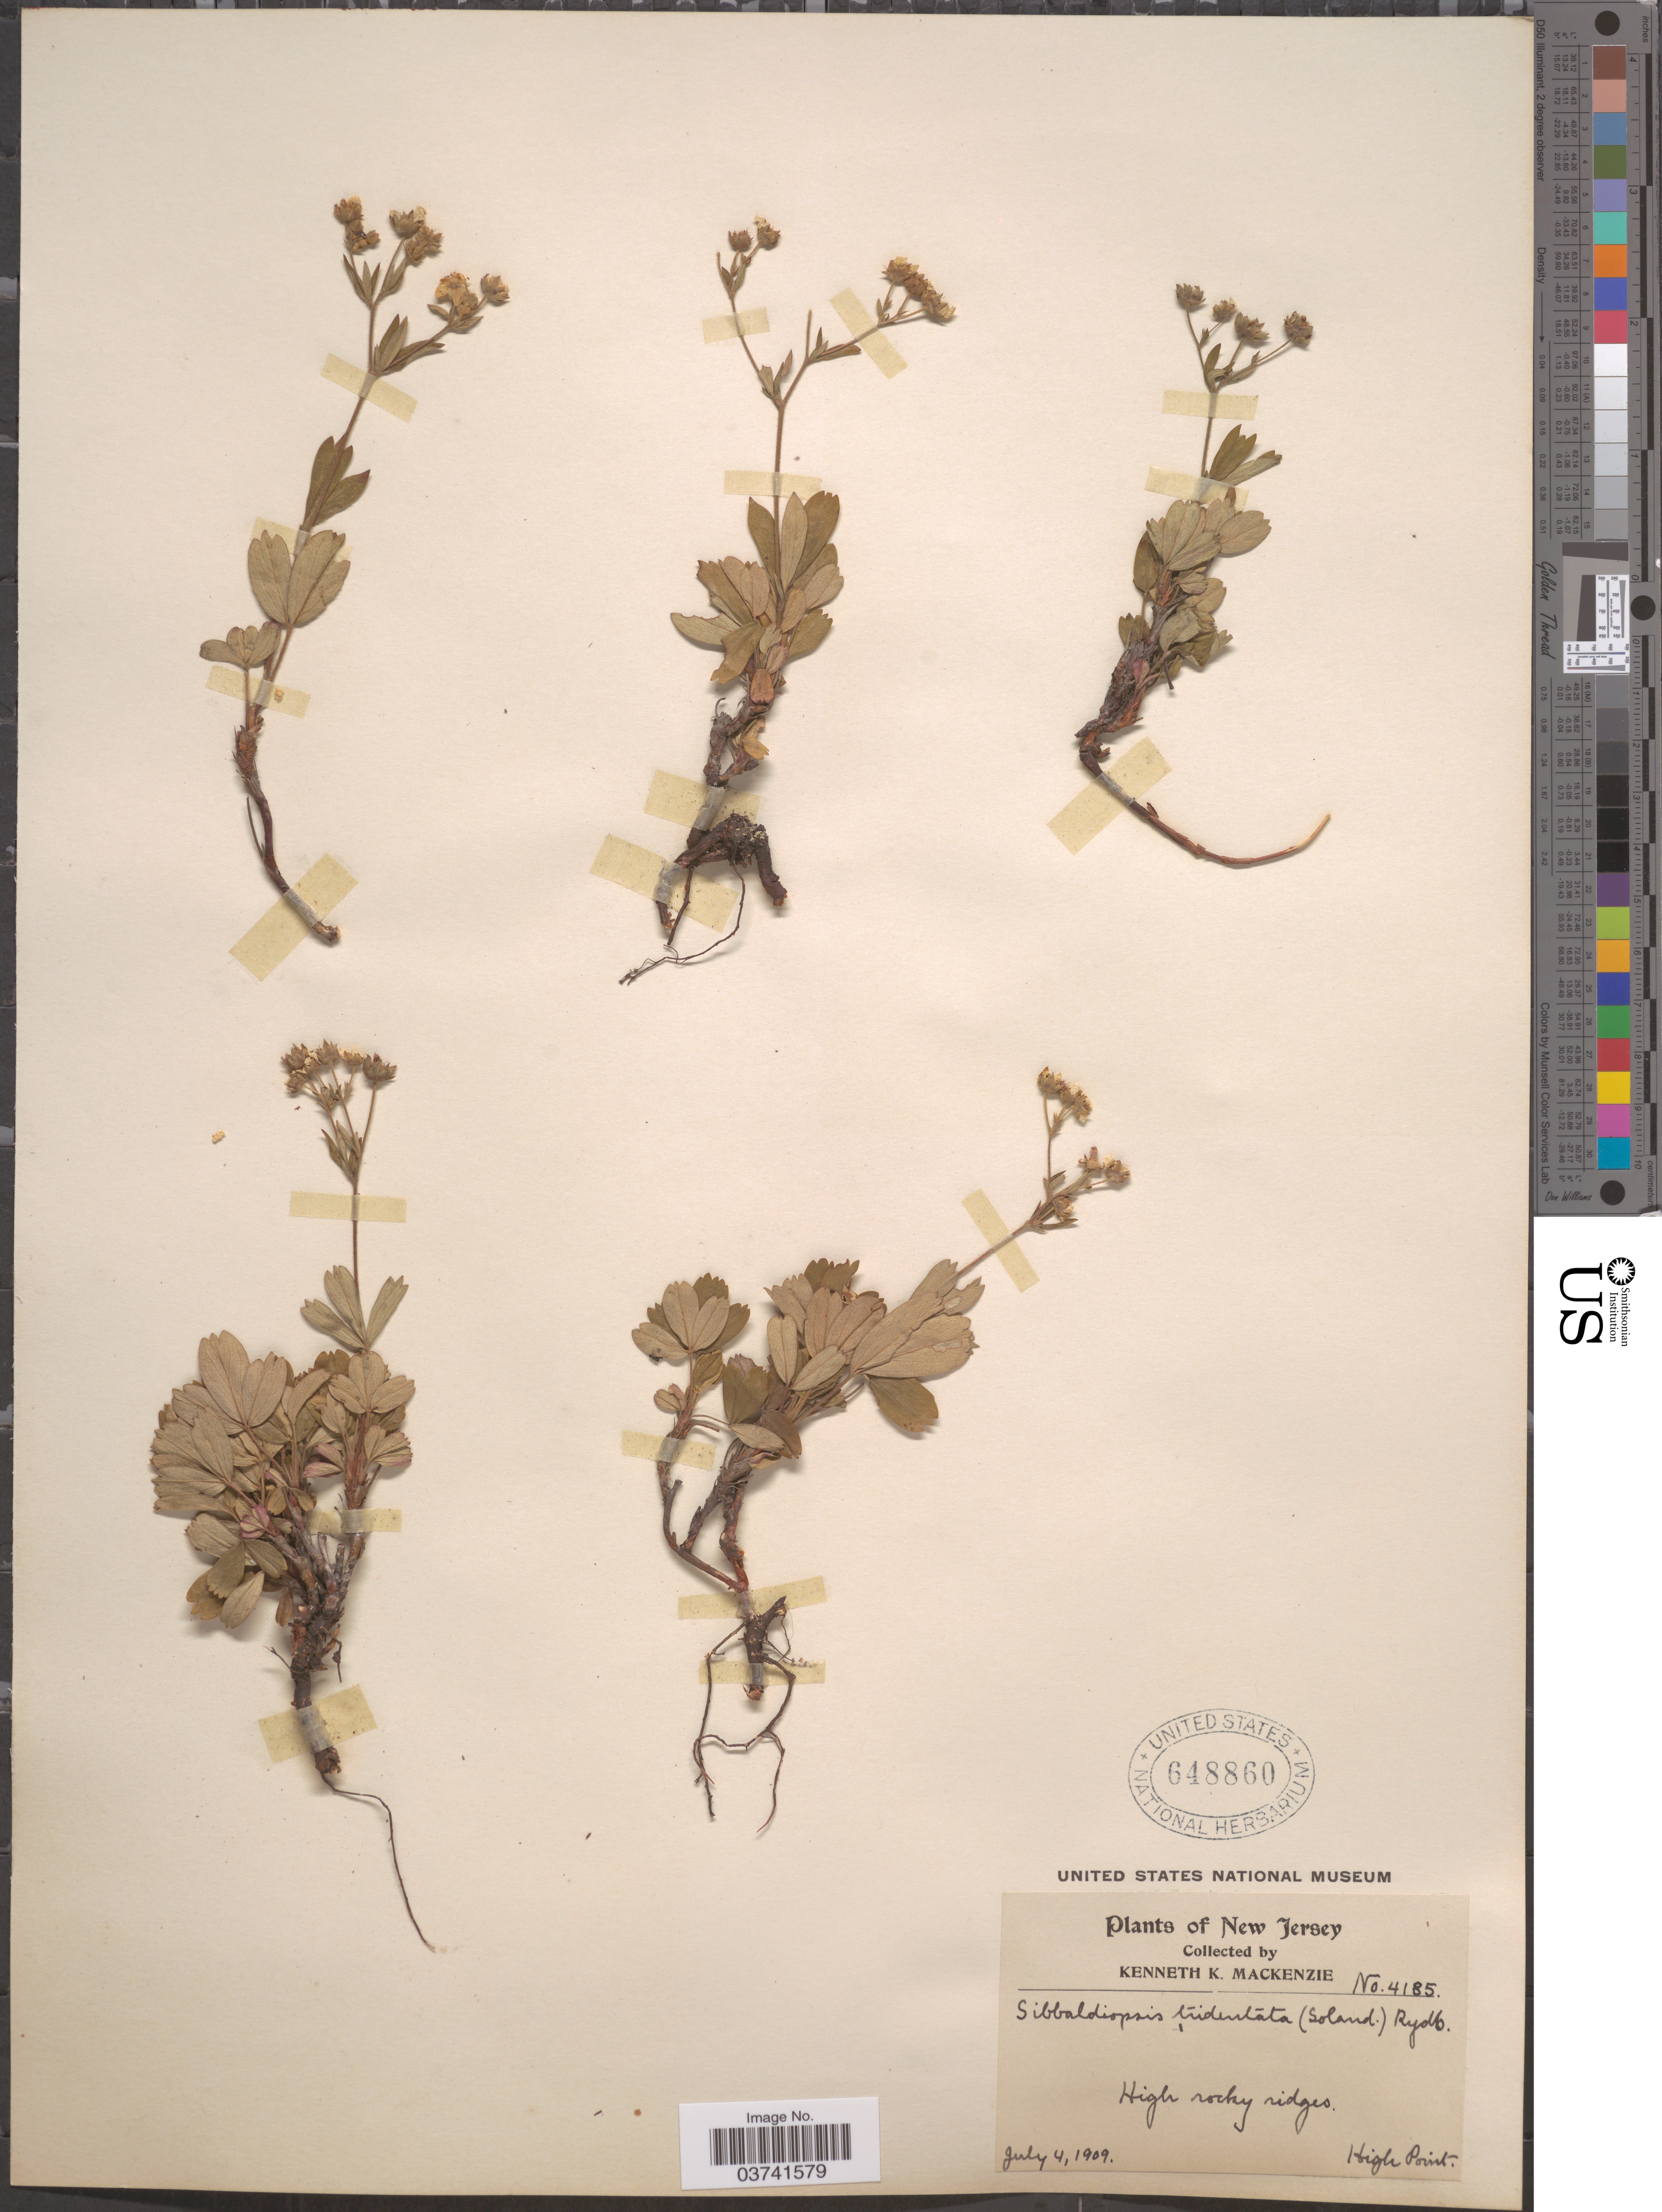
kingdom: Plantae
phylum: Tracheophyta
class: Magnoliopsida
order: Rosales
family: Rosaceae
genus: Potentilla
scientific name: Potentilla tridentata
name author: Aiton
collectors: K. K. Mackenzie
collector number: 4185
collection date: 1909-07-04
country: United States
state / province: New Jersey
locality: High Point.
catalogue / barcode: US 648860